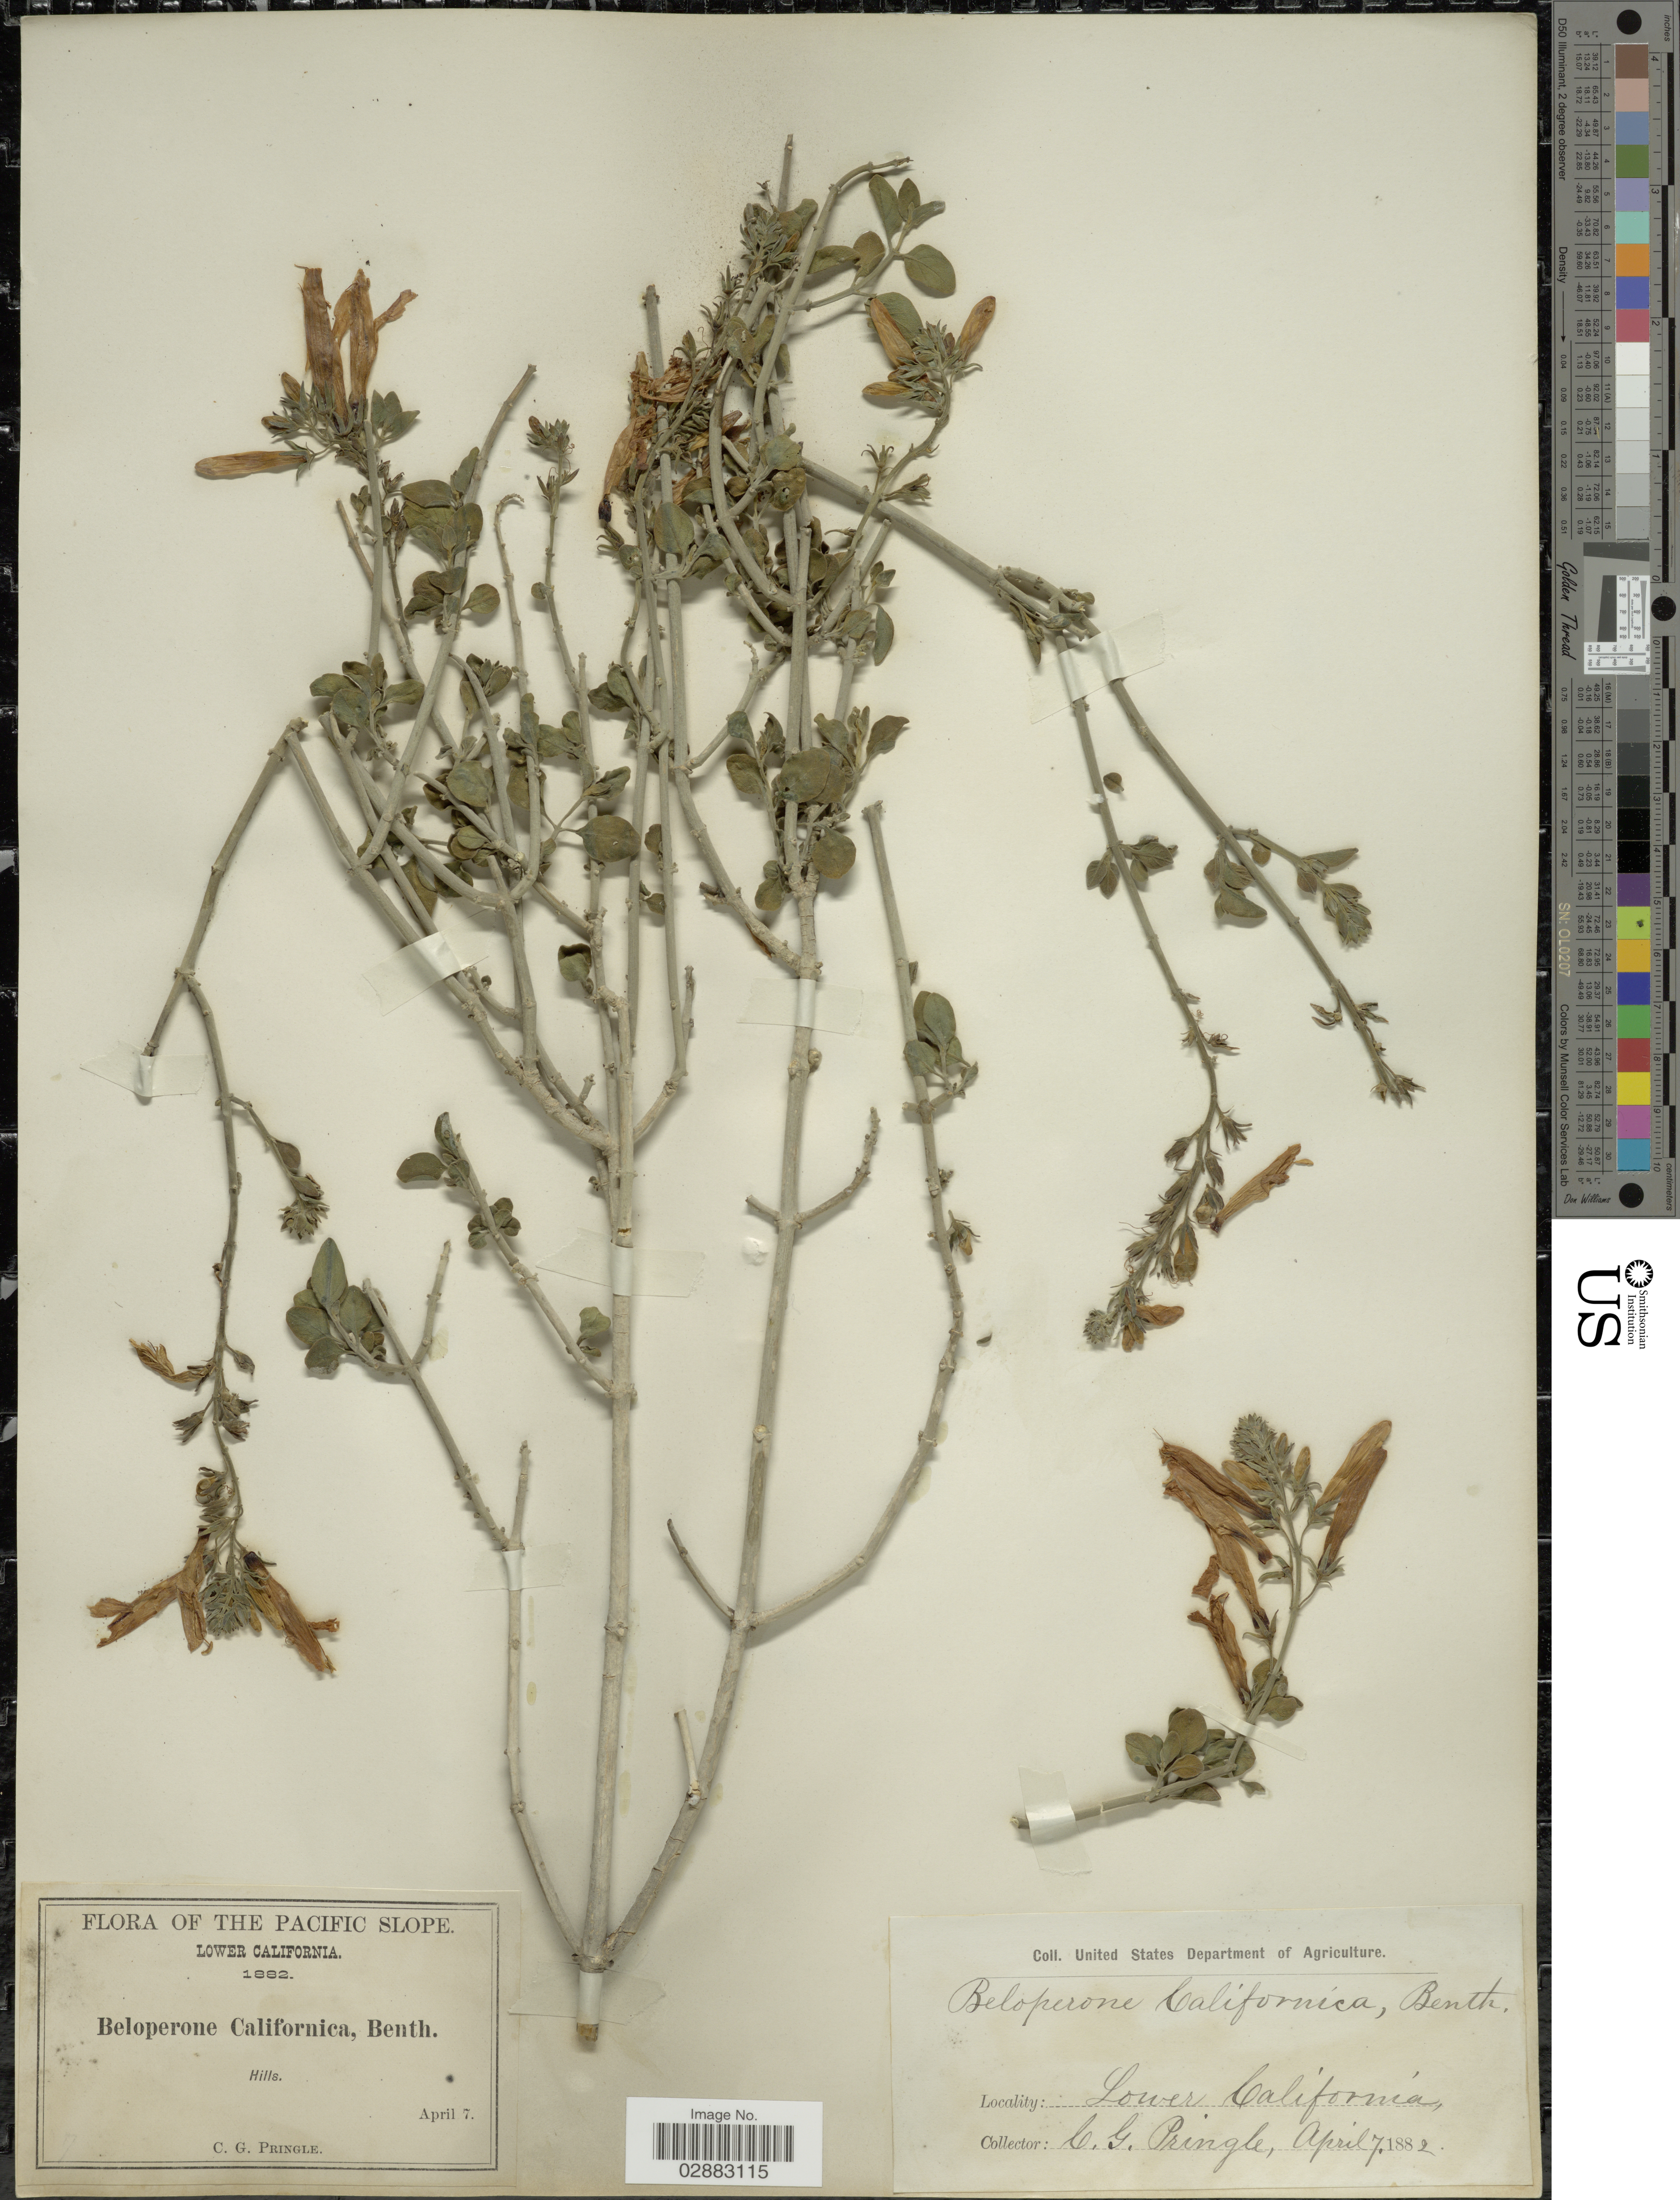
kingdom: Plantae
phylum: Tracheophyta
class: Magnoliopsida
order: Lamiales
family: Acanthaceae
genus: Beloperone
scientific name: Beloperone californica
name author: Benth.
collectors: C. G. Pringle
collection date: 1882-04-07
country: Mexico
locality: The Pacific Slope. Lower California. Hills.